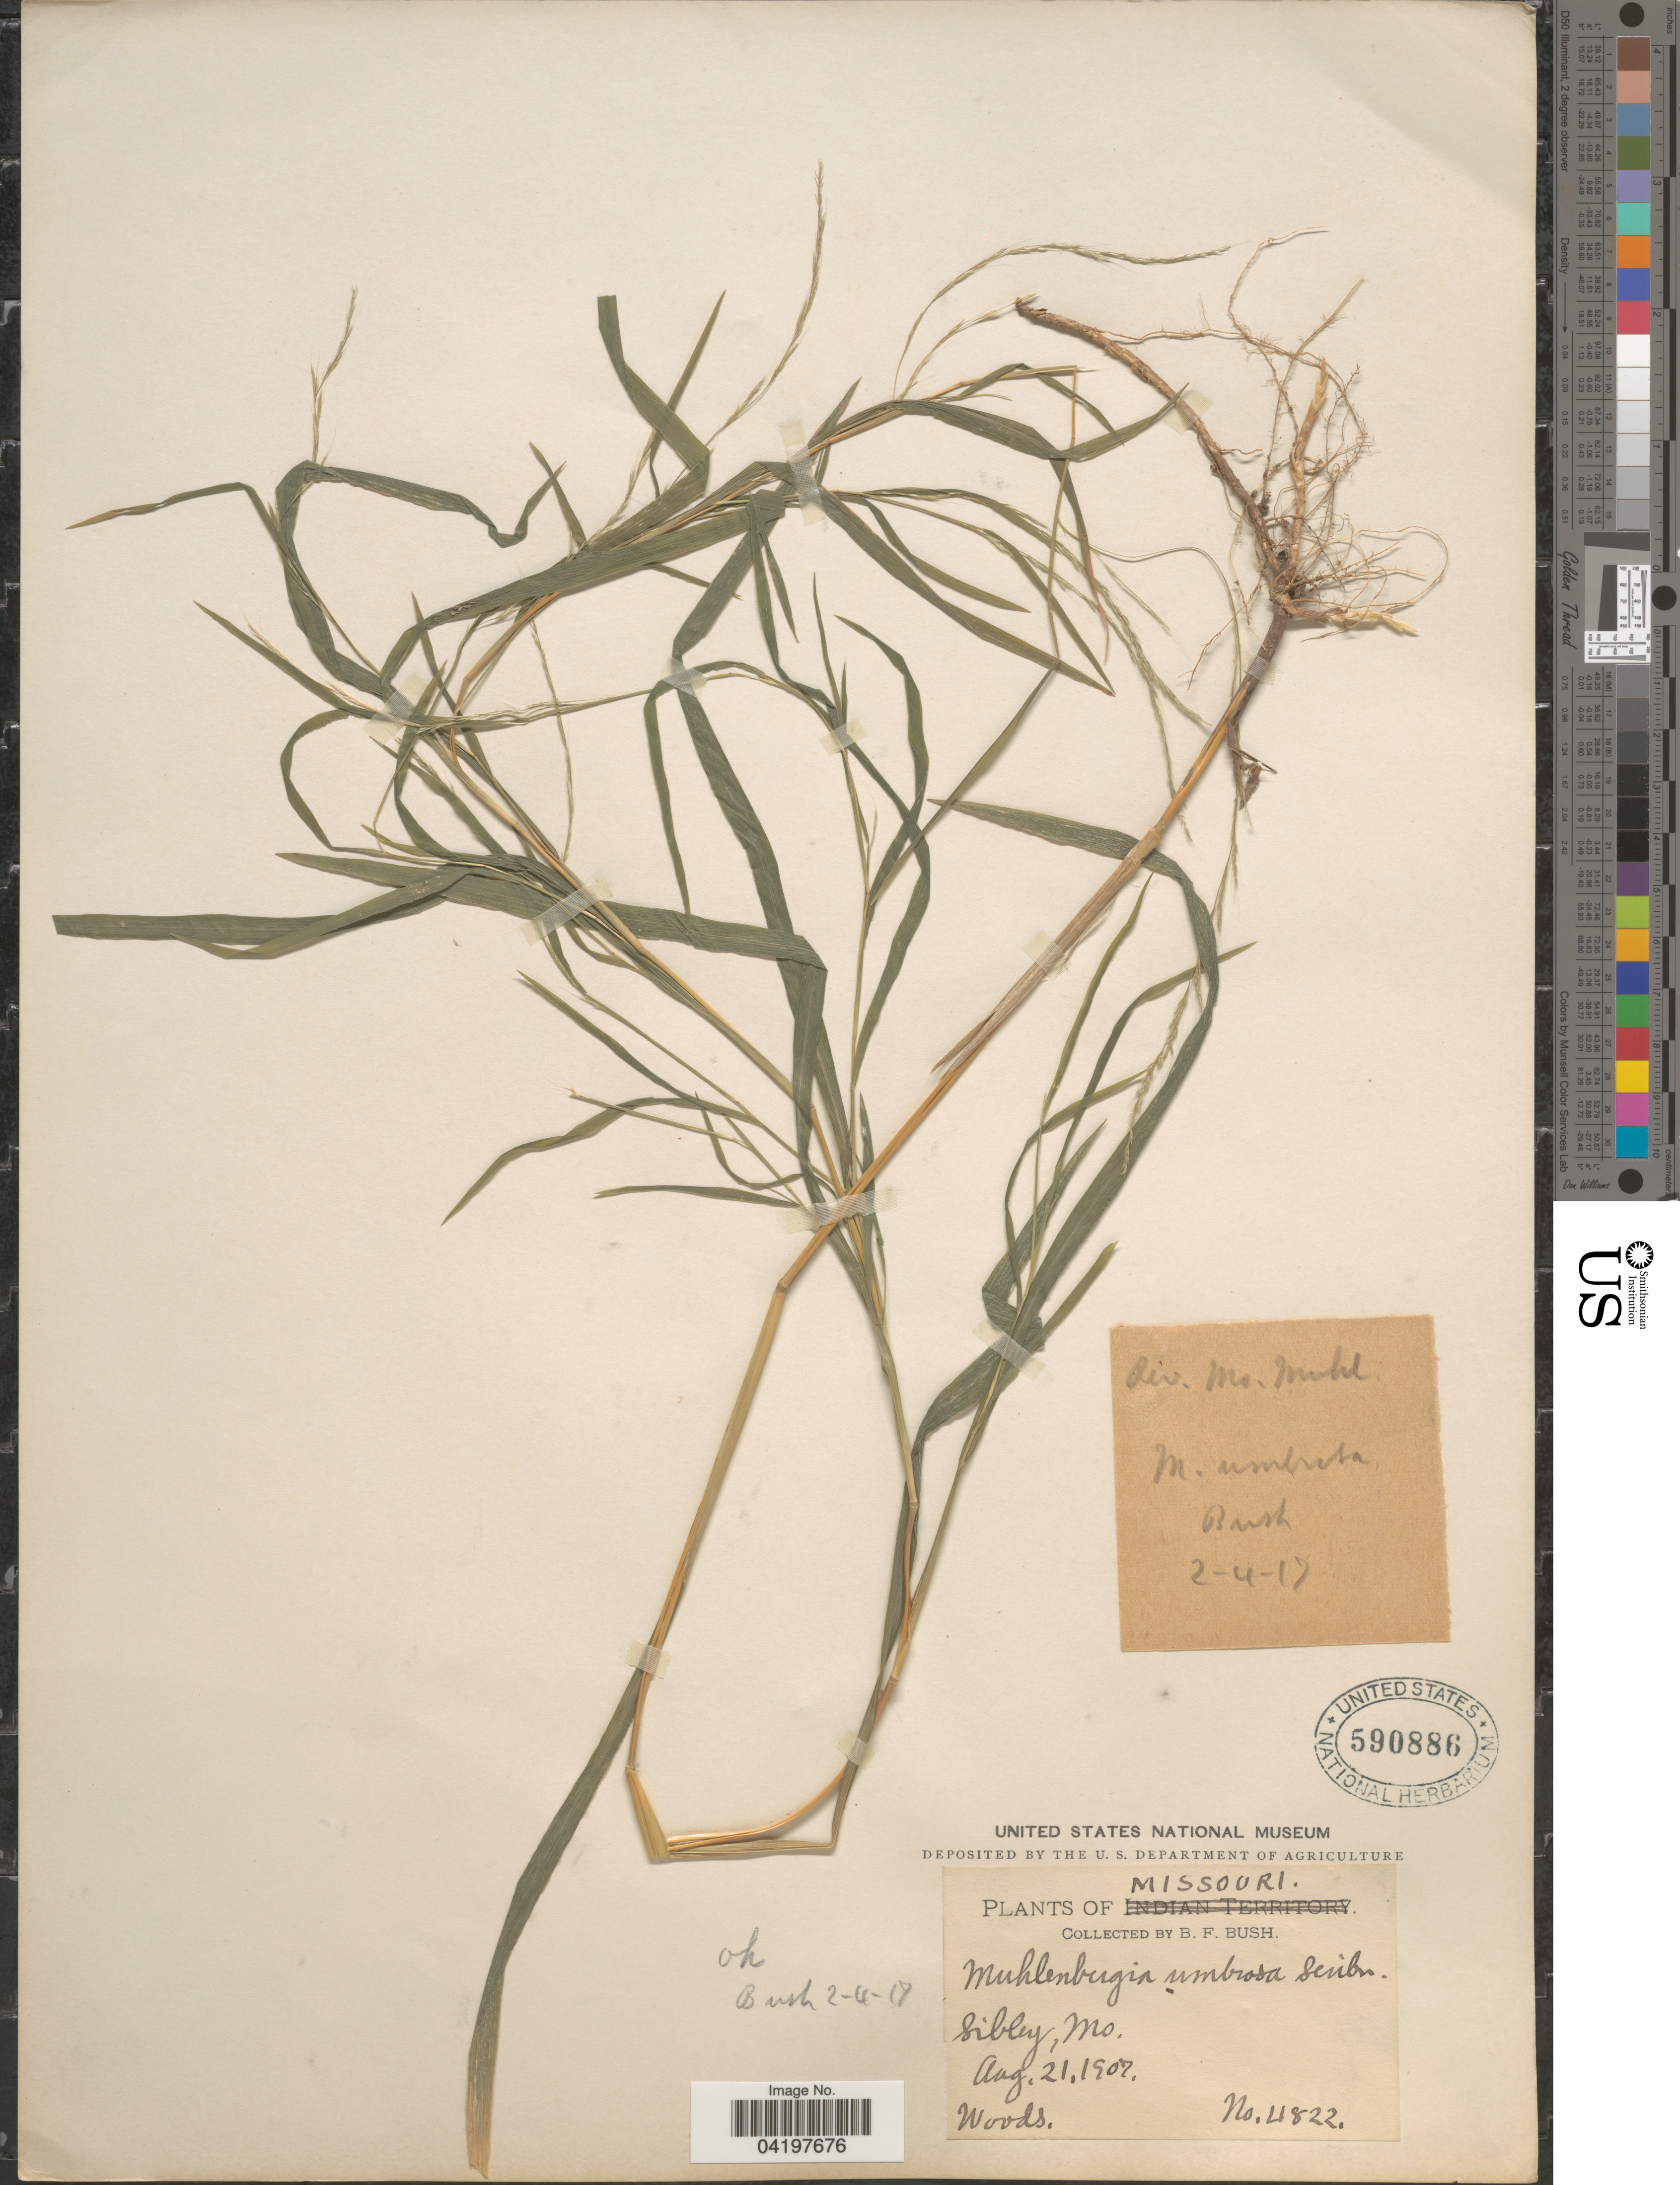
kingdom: Plantae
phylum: Tracheophyta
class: Liliopsida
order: Poales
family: Poaceae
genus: Muhlenbergia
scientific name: Muhlenbergia sylvatica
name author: (Torr.) Torr. ex A. Gray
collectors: B. F. Bush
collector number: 4822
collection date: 1907-08-21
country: United States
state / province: Missouri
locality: Sibley.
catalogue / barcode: US 590886